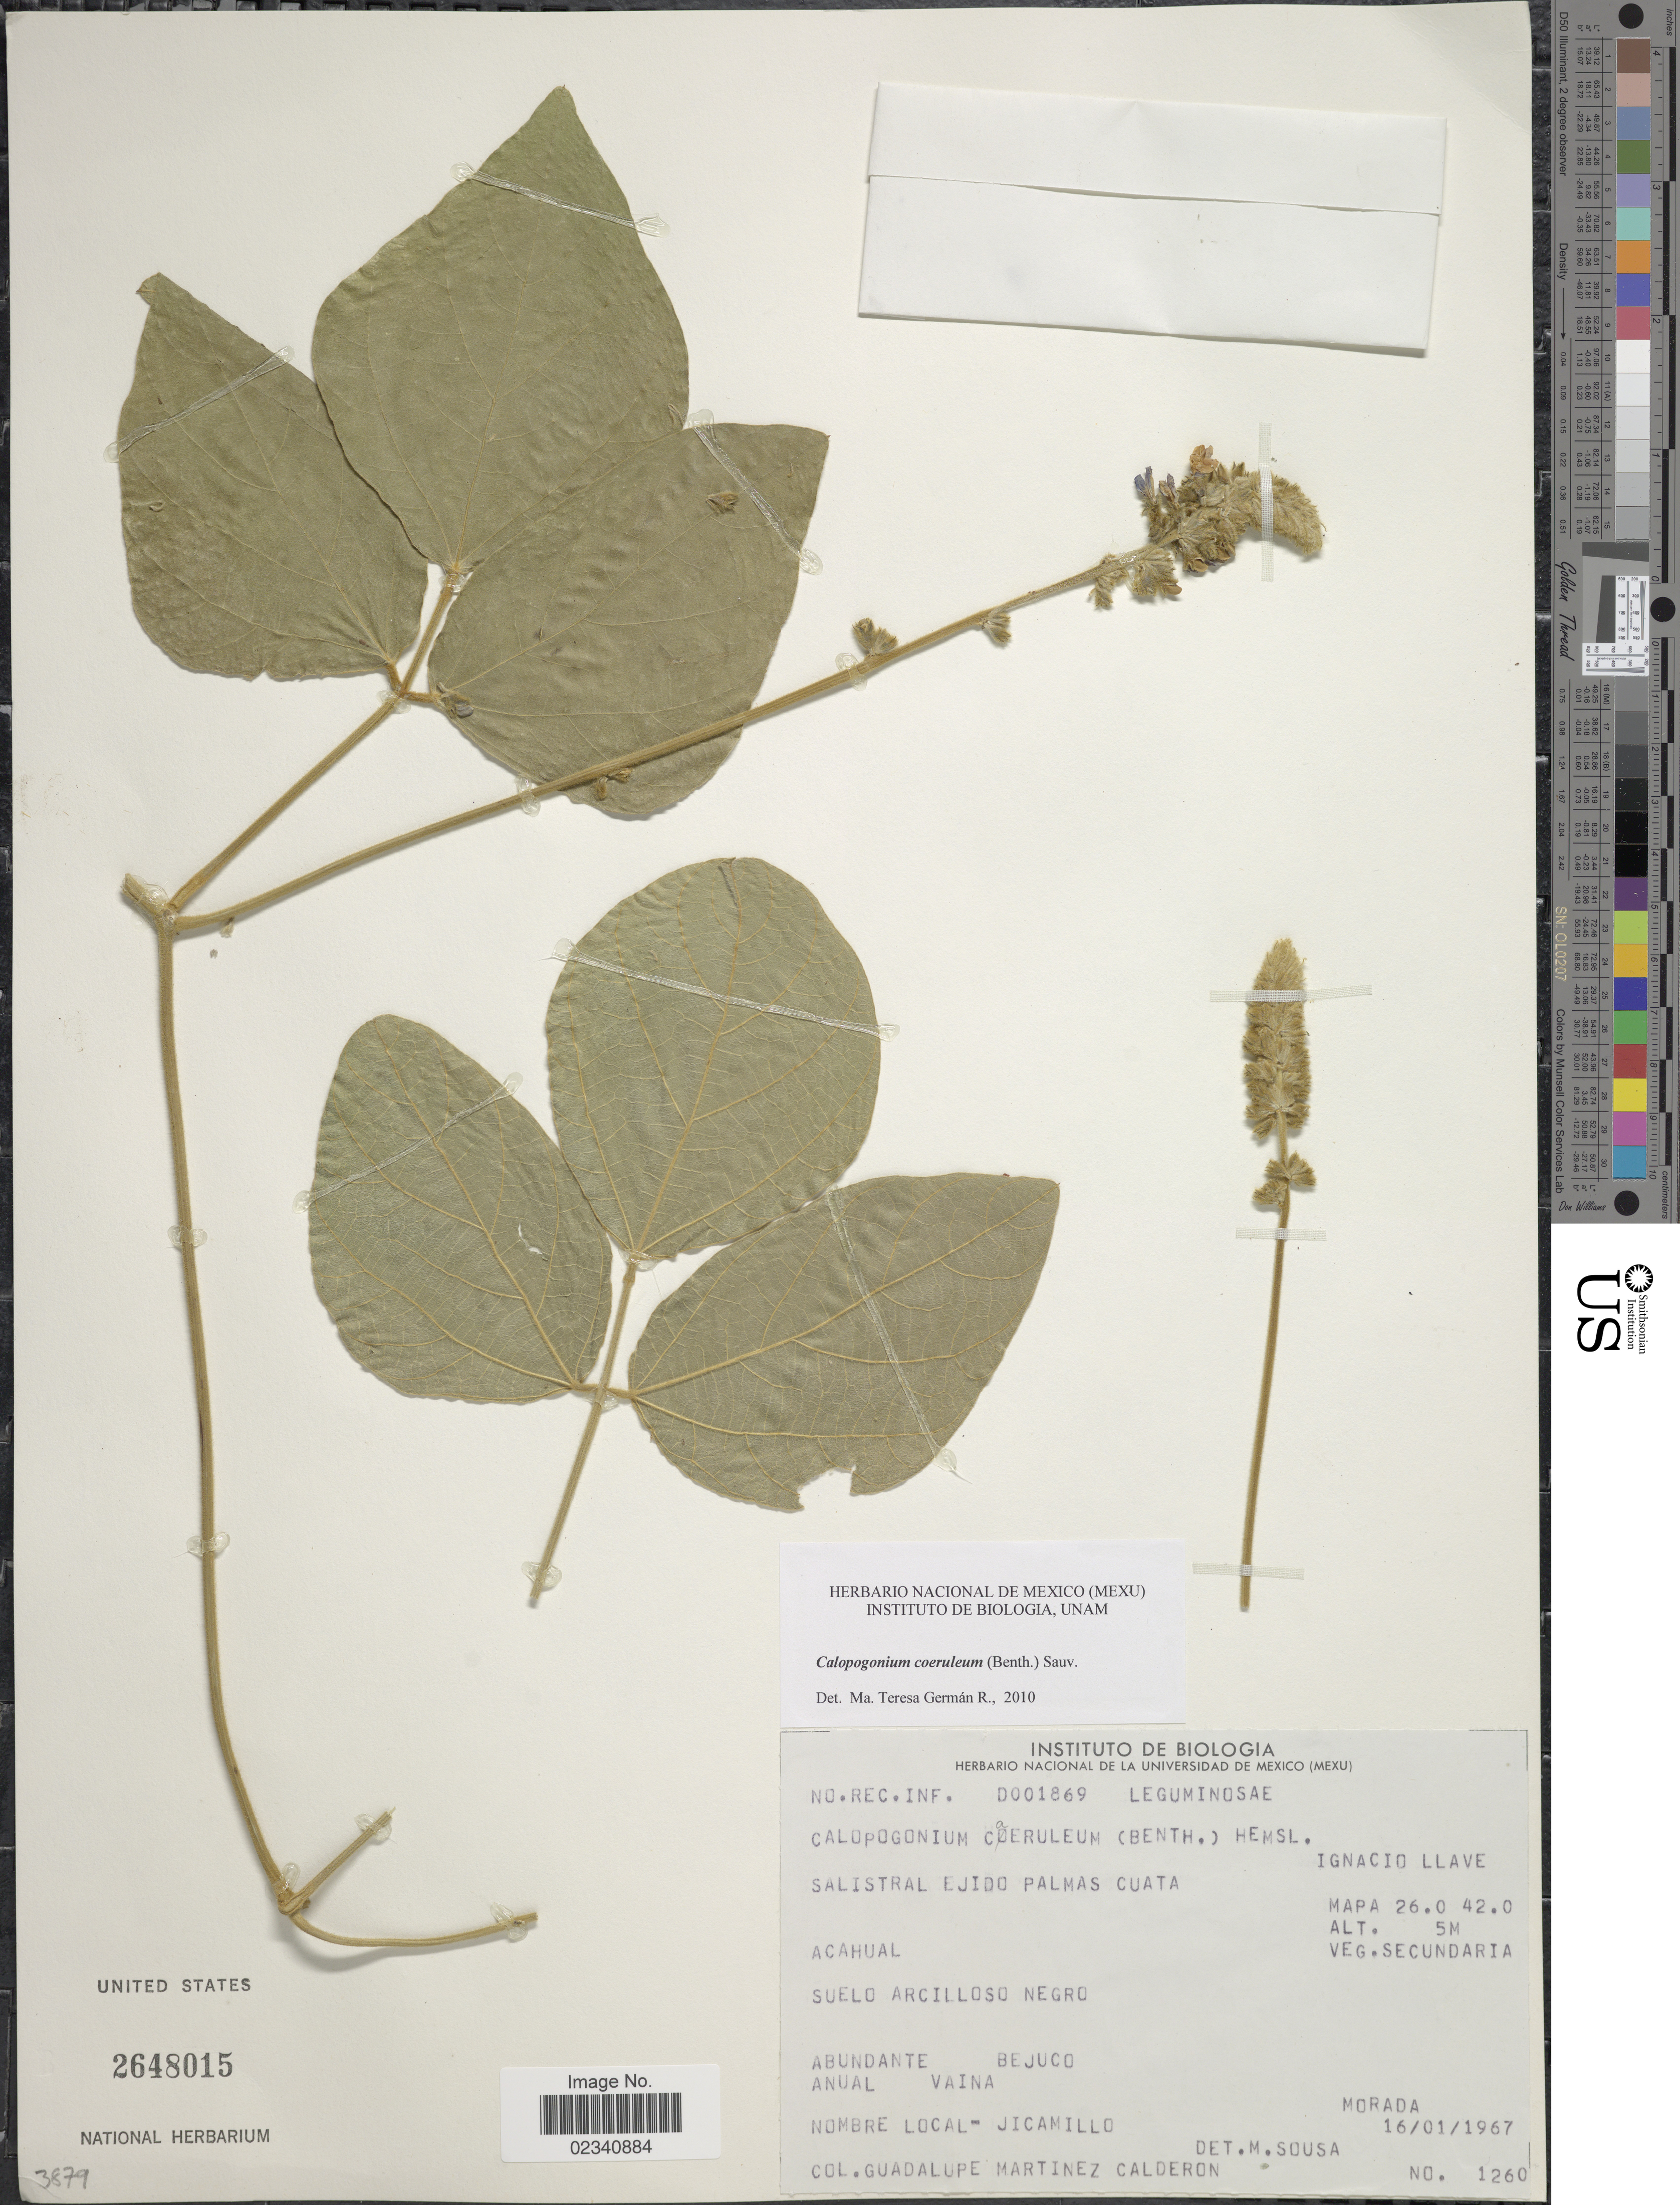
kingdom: Plantae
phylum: Tracheophyta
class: Magnoliopsida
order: Fabales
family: Fabaceae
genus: Calopogonium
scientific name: Calopogonium caeruleum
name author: (Benth.) C. Wright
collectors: G. Martinez-C.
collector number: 1260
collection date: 1967-01-16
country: Mexico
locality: Acahual, Mapa 26.0 42.0 Morada. Salistral Ejido Palmas Cuata.Ignacio Llave.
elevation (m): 5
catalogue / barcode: US 2648015